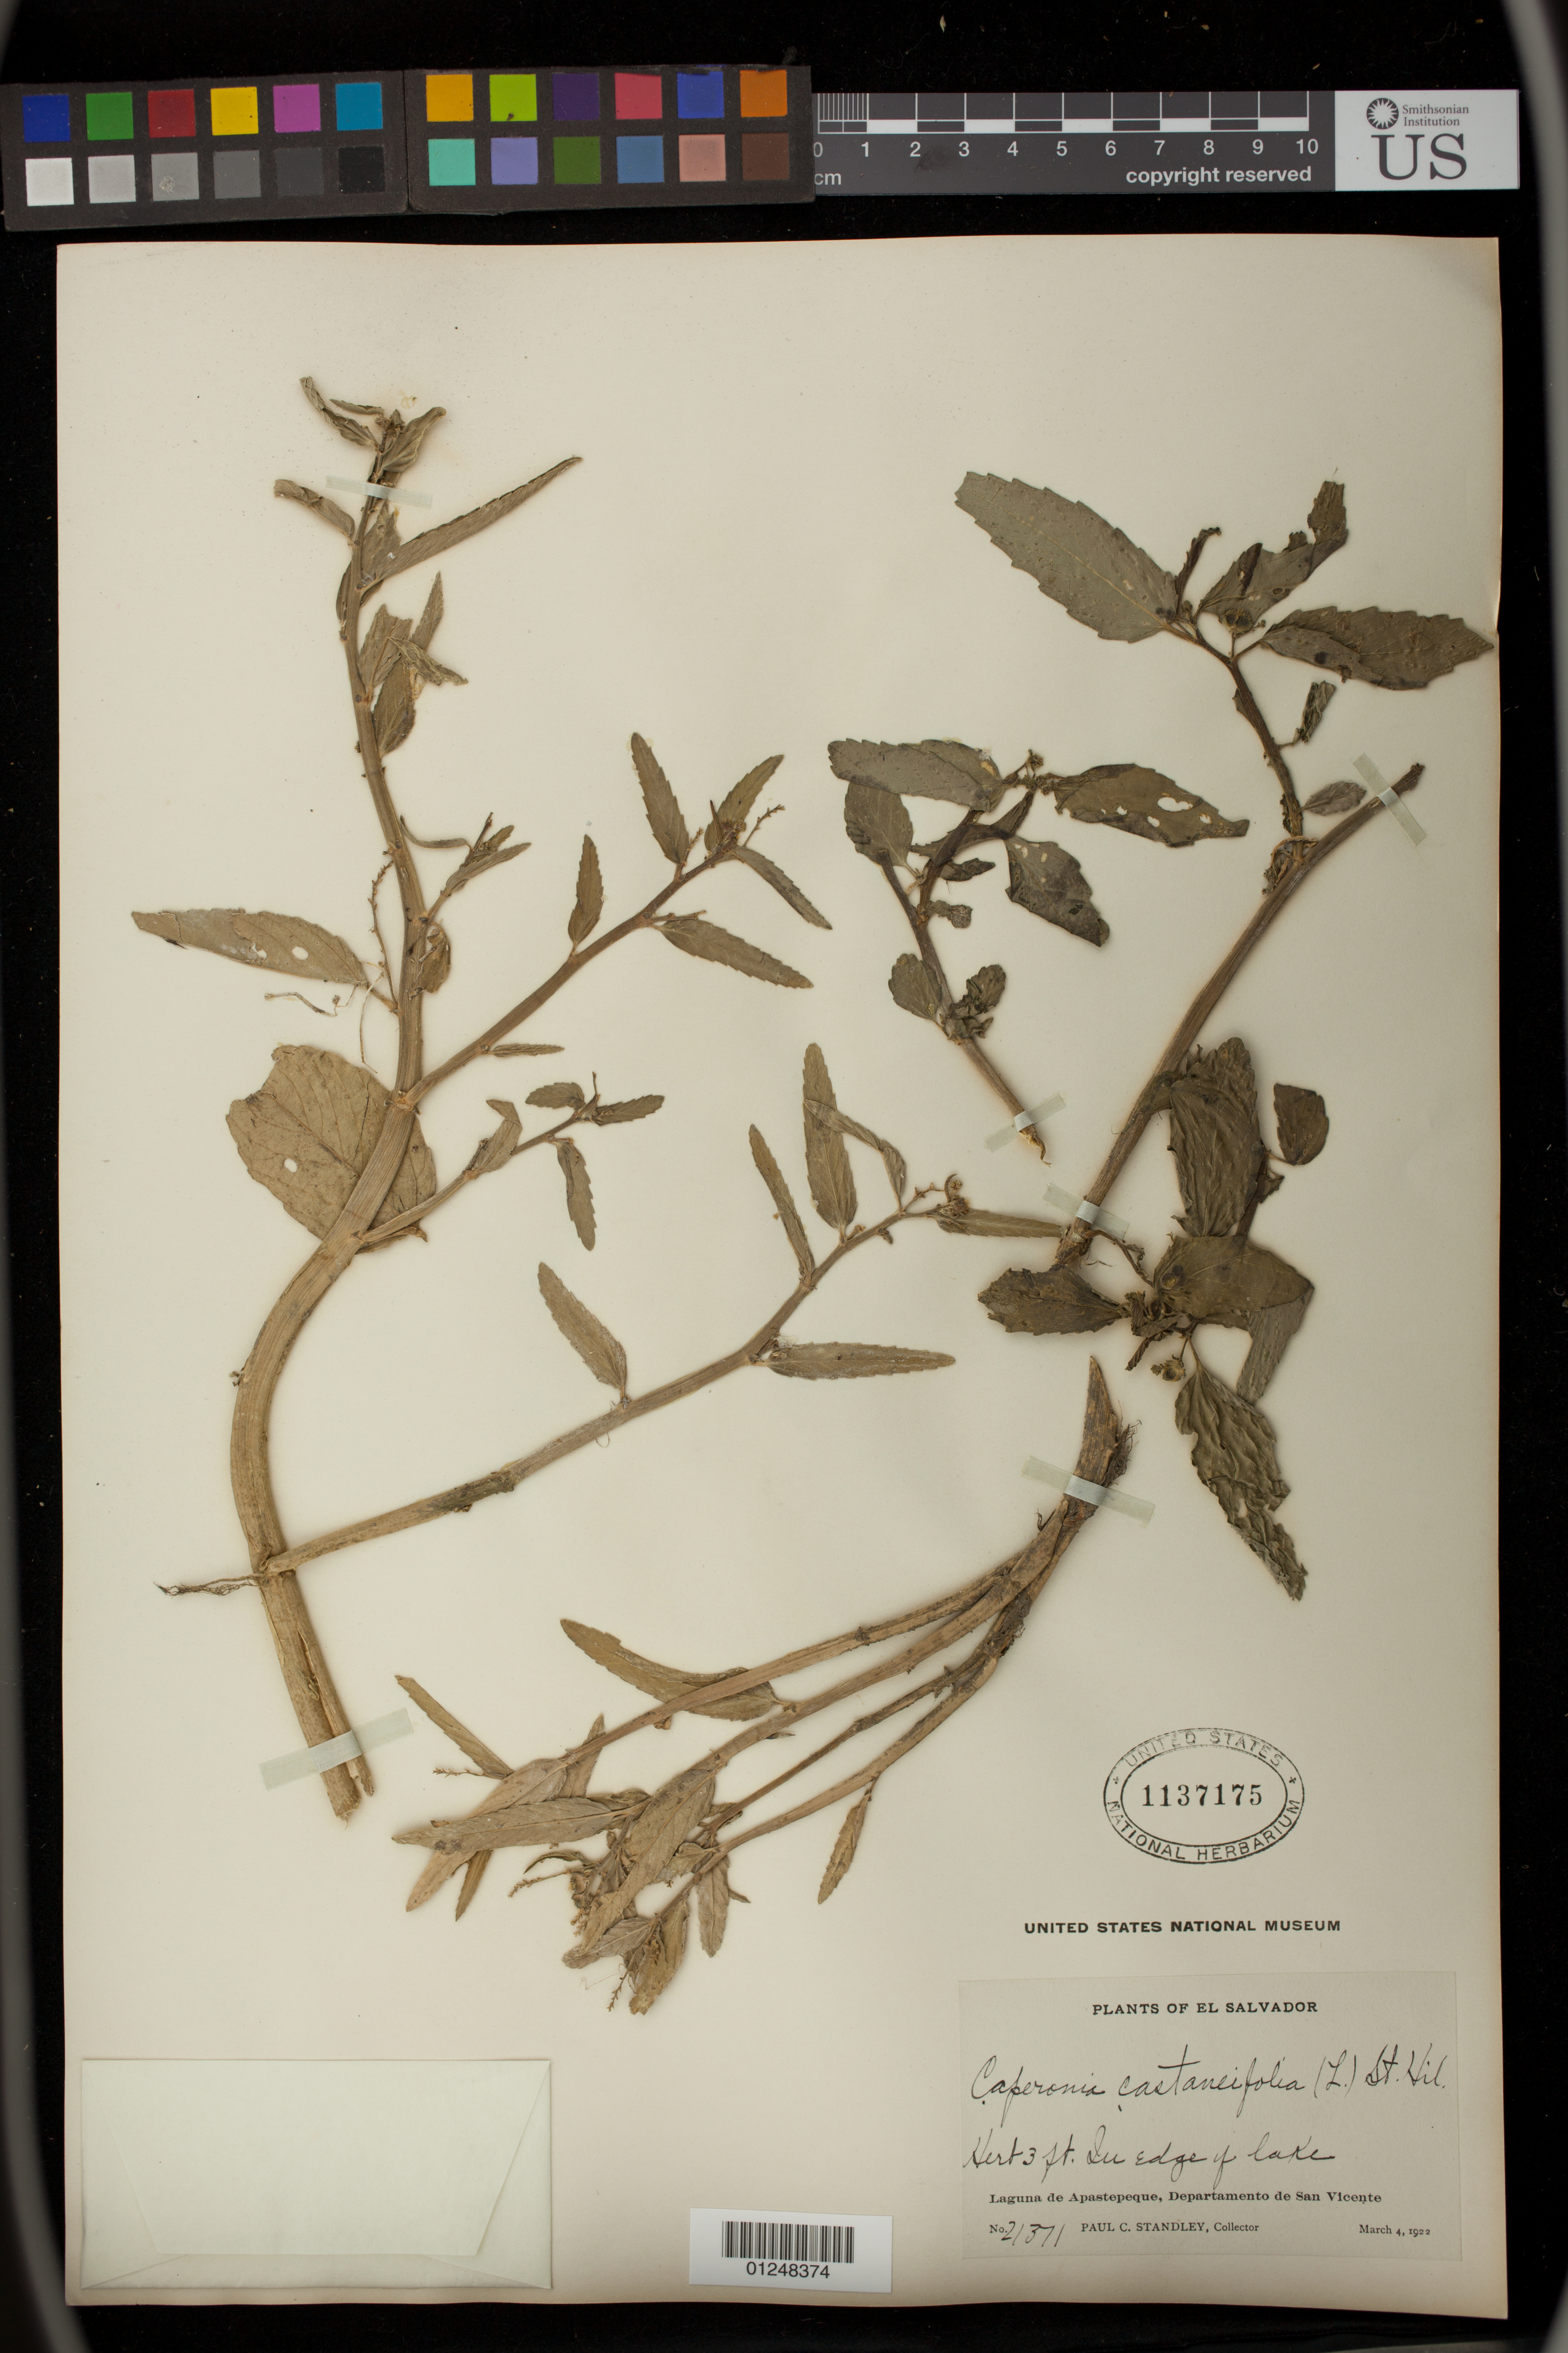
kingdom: Plantae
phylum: Tracheophyta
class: Magnoliopsida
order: Malpighiales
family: Euphorbiaceae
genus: Caperonia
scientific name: Caperonia castaneifolia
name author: (L.) A. St.-Hil.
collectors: P. C. Standley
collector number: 21371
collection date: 1922-03-04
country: El Salvador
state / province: San Vincente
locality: Laguna de Apastepeque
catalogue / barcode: US 1137175